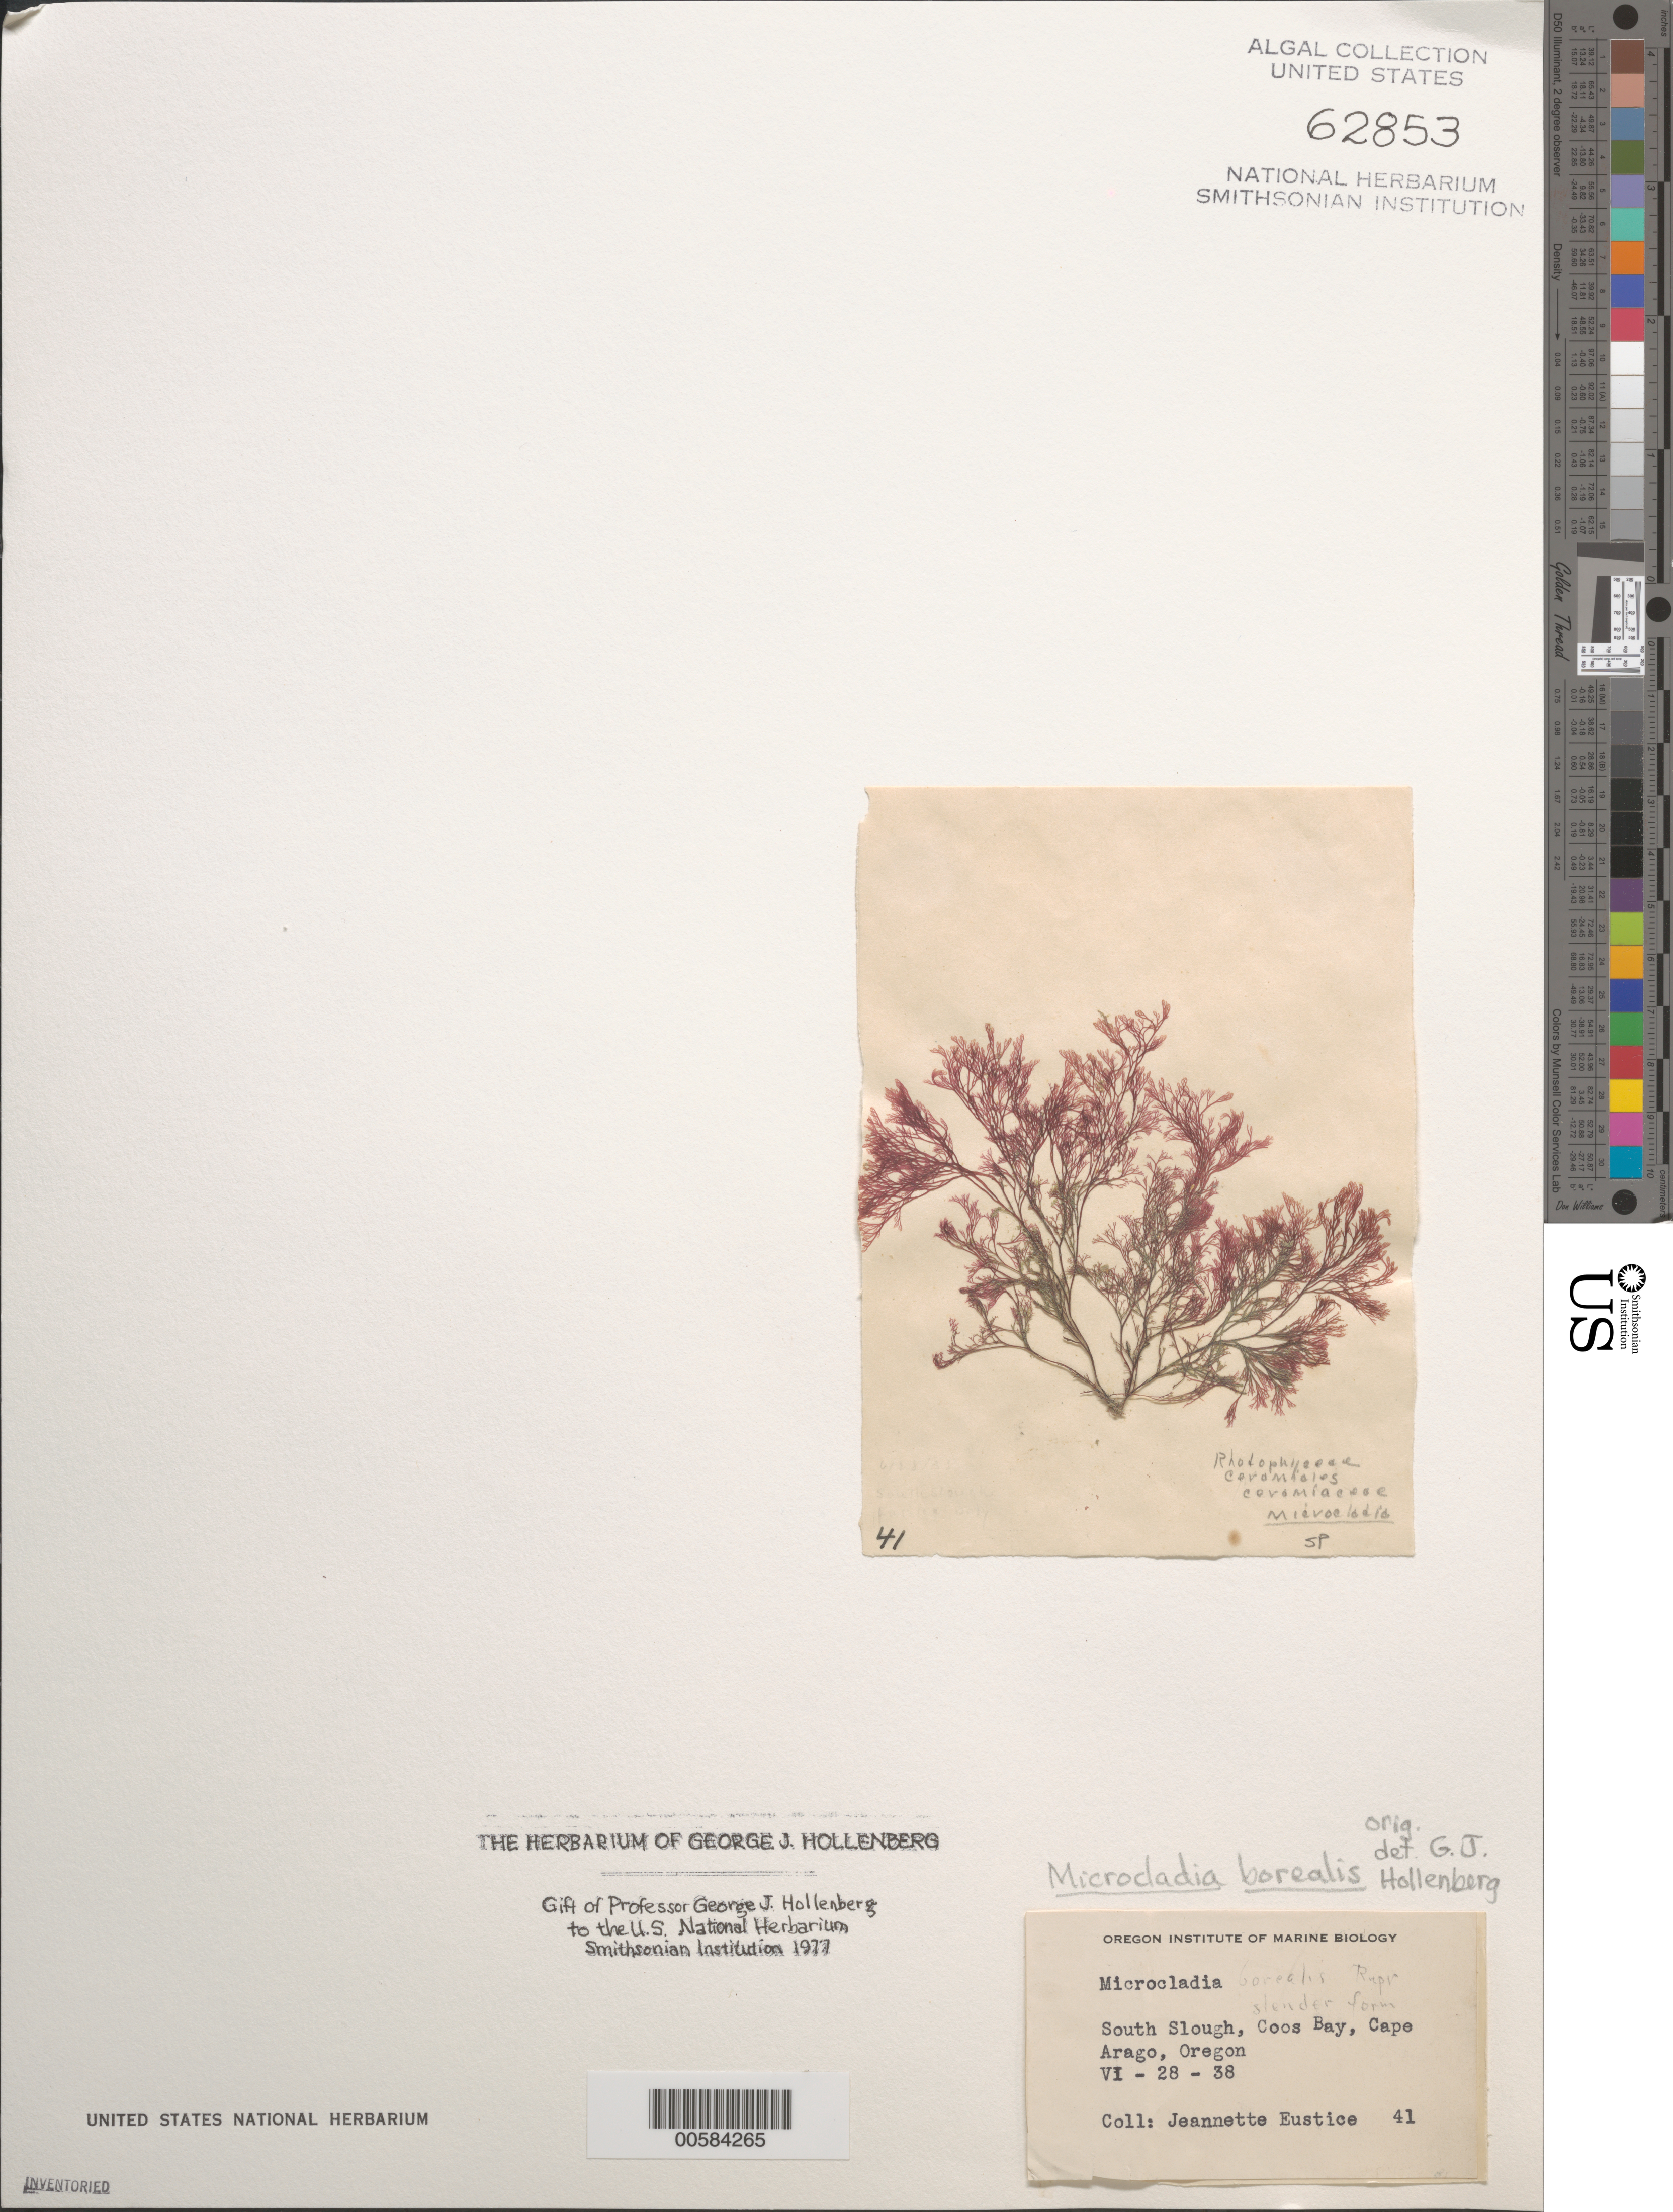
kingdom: Plantae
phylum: Rhodophyta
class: Florideophyceae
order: Ceramiales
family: Ceramiaceae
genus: Microcladia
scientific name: Microcladia borealis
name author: Rupr.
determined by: Hollenberg, George J.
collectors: J. Eustice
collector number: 41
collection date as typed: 28 Jun 1938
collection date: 1938-06-28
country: United States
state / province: Oregon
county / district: Coos County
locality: Cape Arago, Coos Bay, South Slough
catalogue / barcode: US 62853